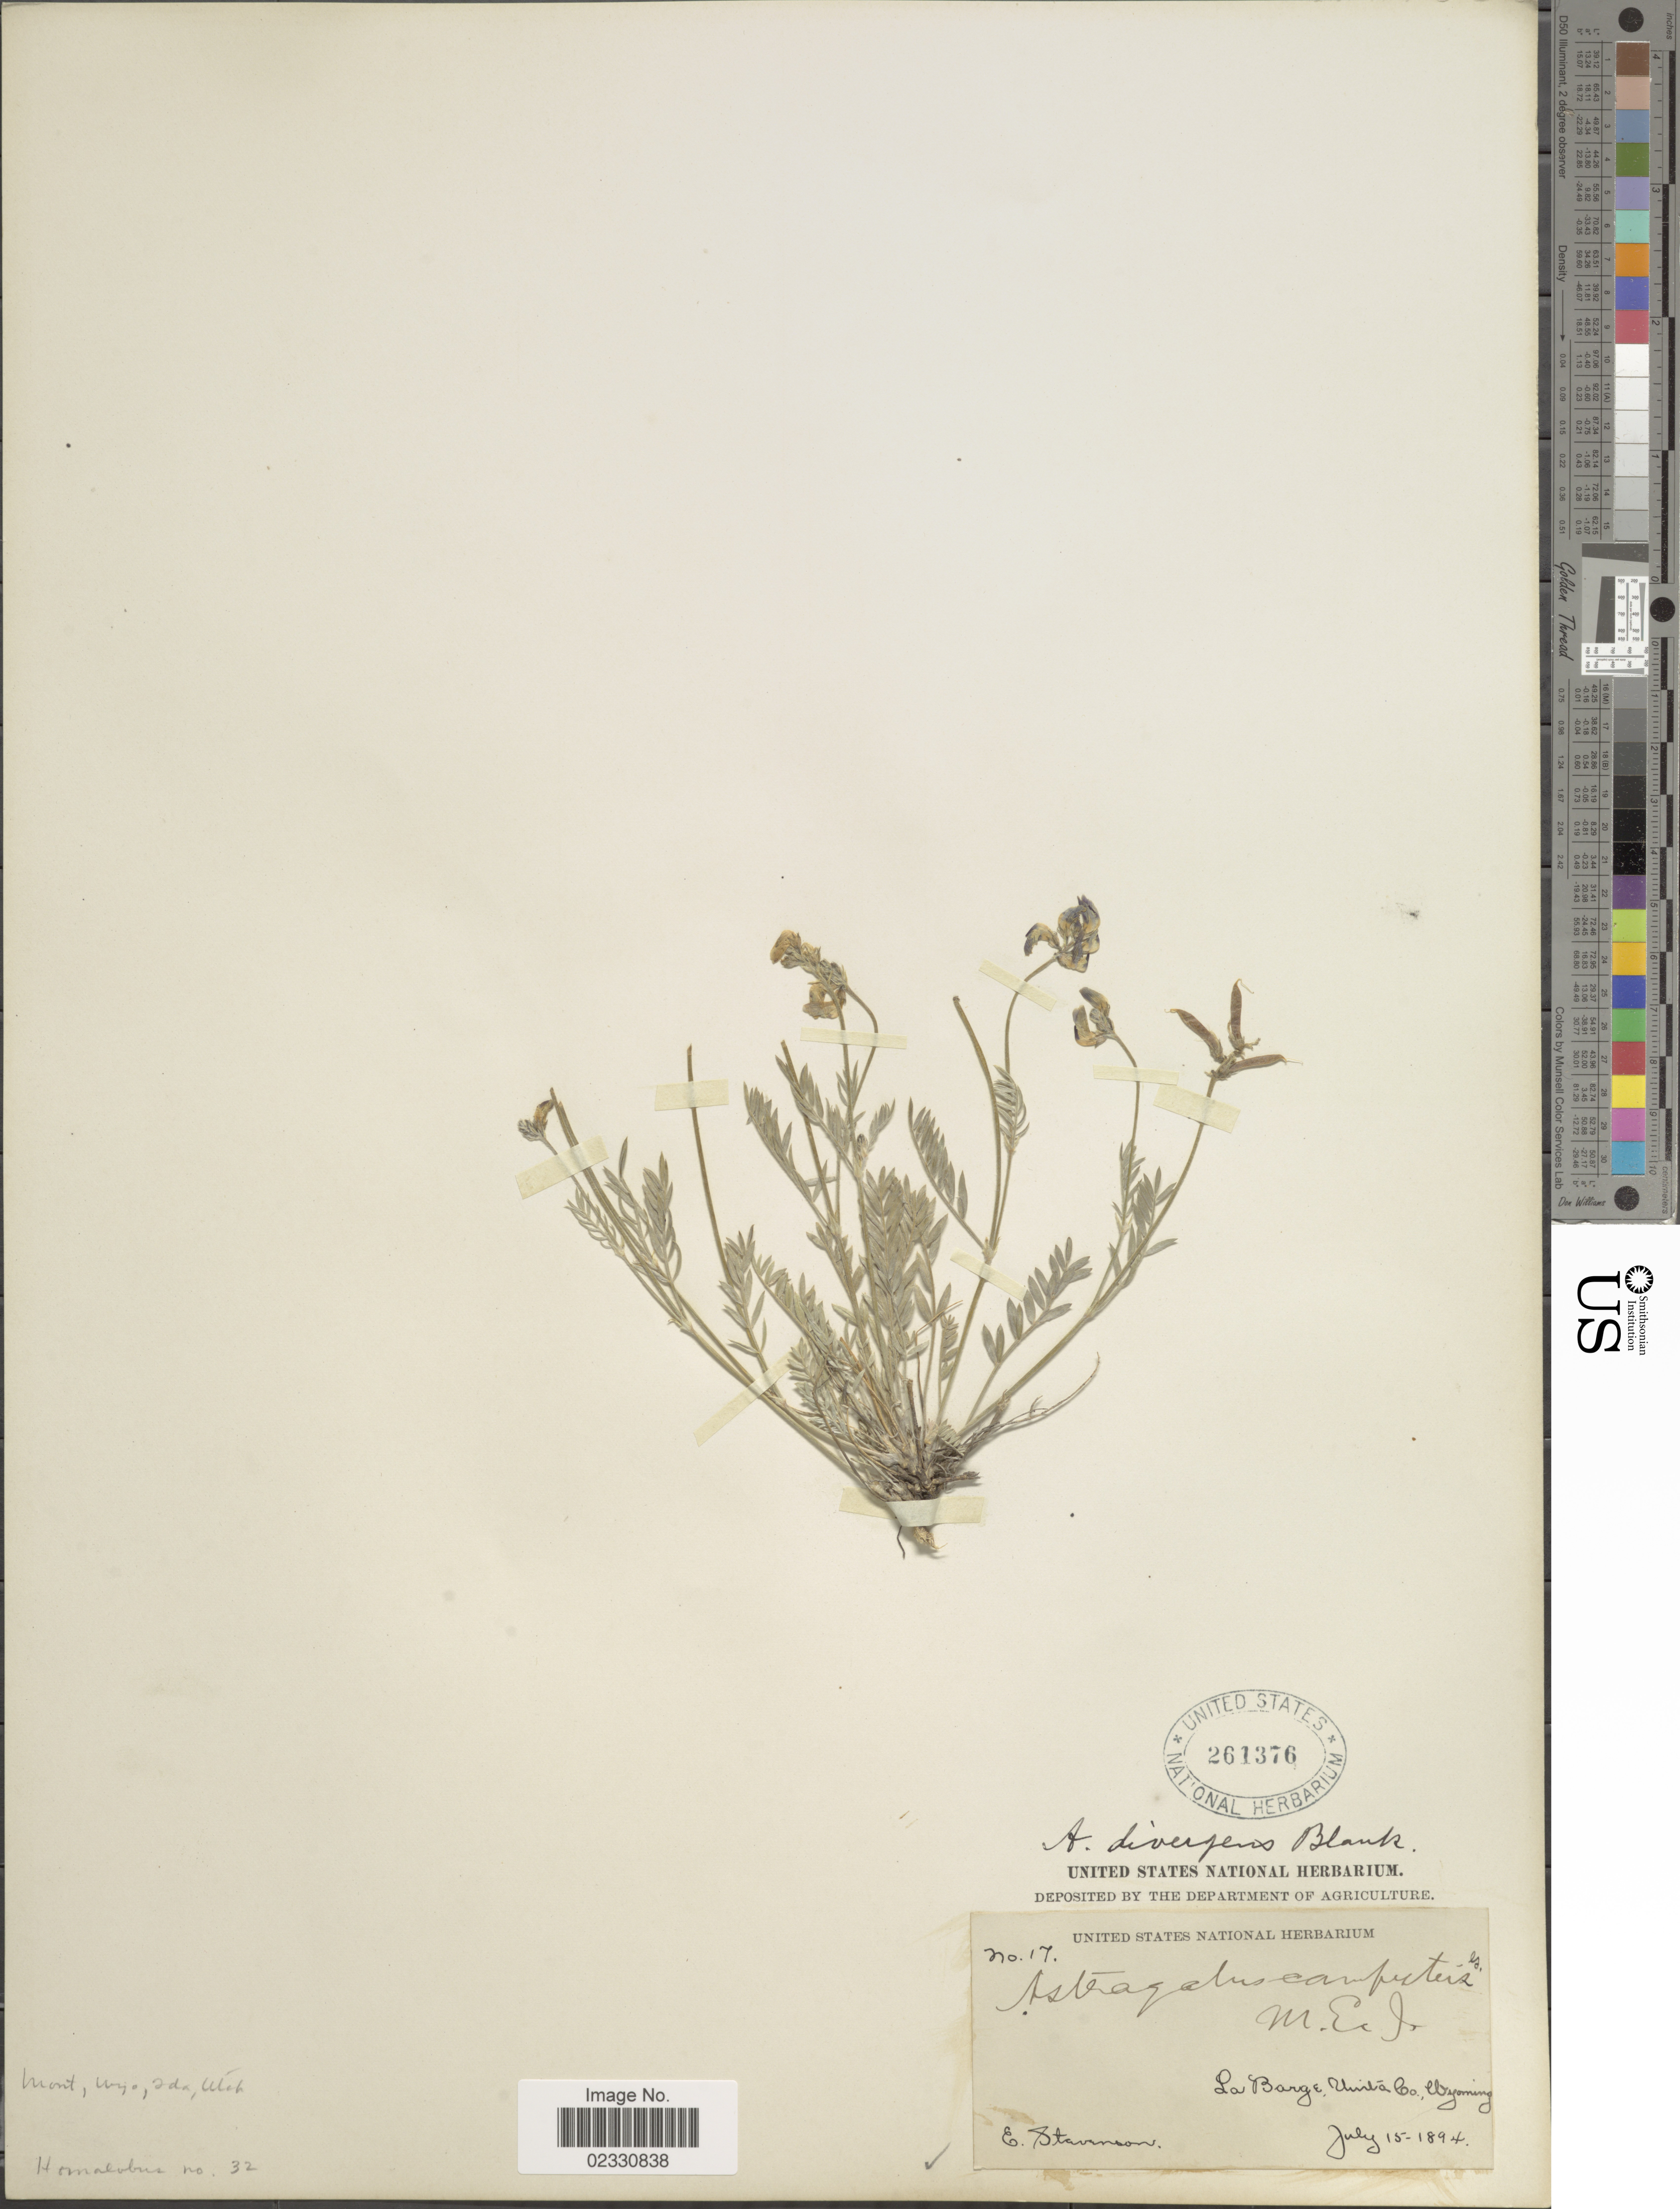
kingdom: Plantae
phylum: Tracheophyta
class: Magnoliopsida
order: Fabales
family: Fabaceae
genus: Astragalus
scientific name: Astragalus divergens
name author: Blank.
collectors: E. Stevenson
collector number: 17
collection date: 1894-07-15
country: United States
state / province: Wyoming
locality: La Barge, Uinta Co.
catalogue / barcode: US 261376